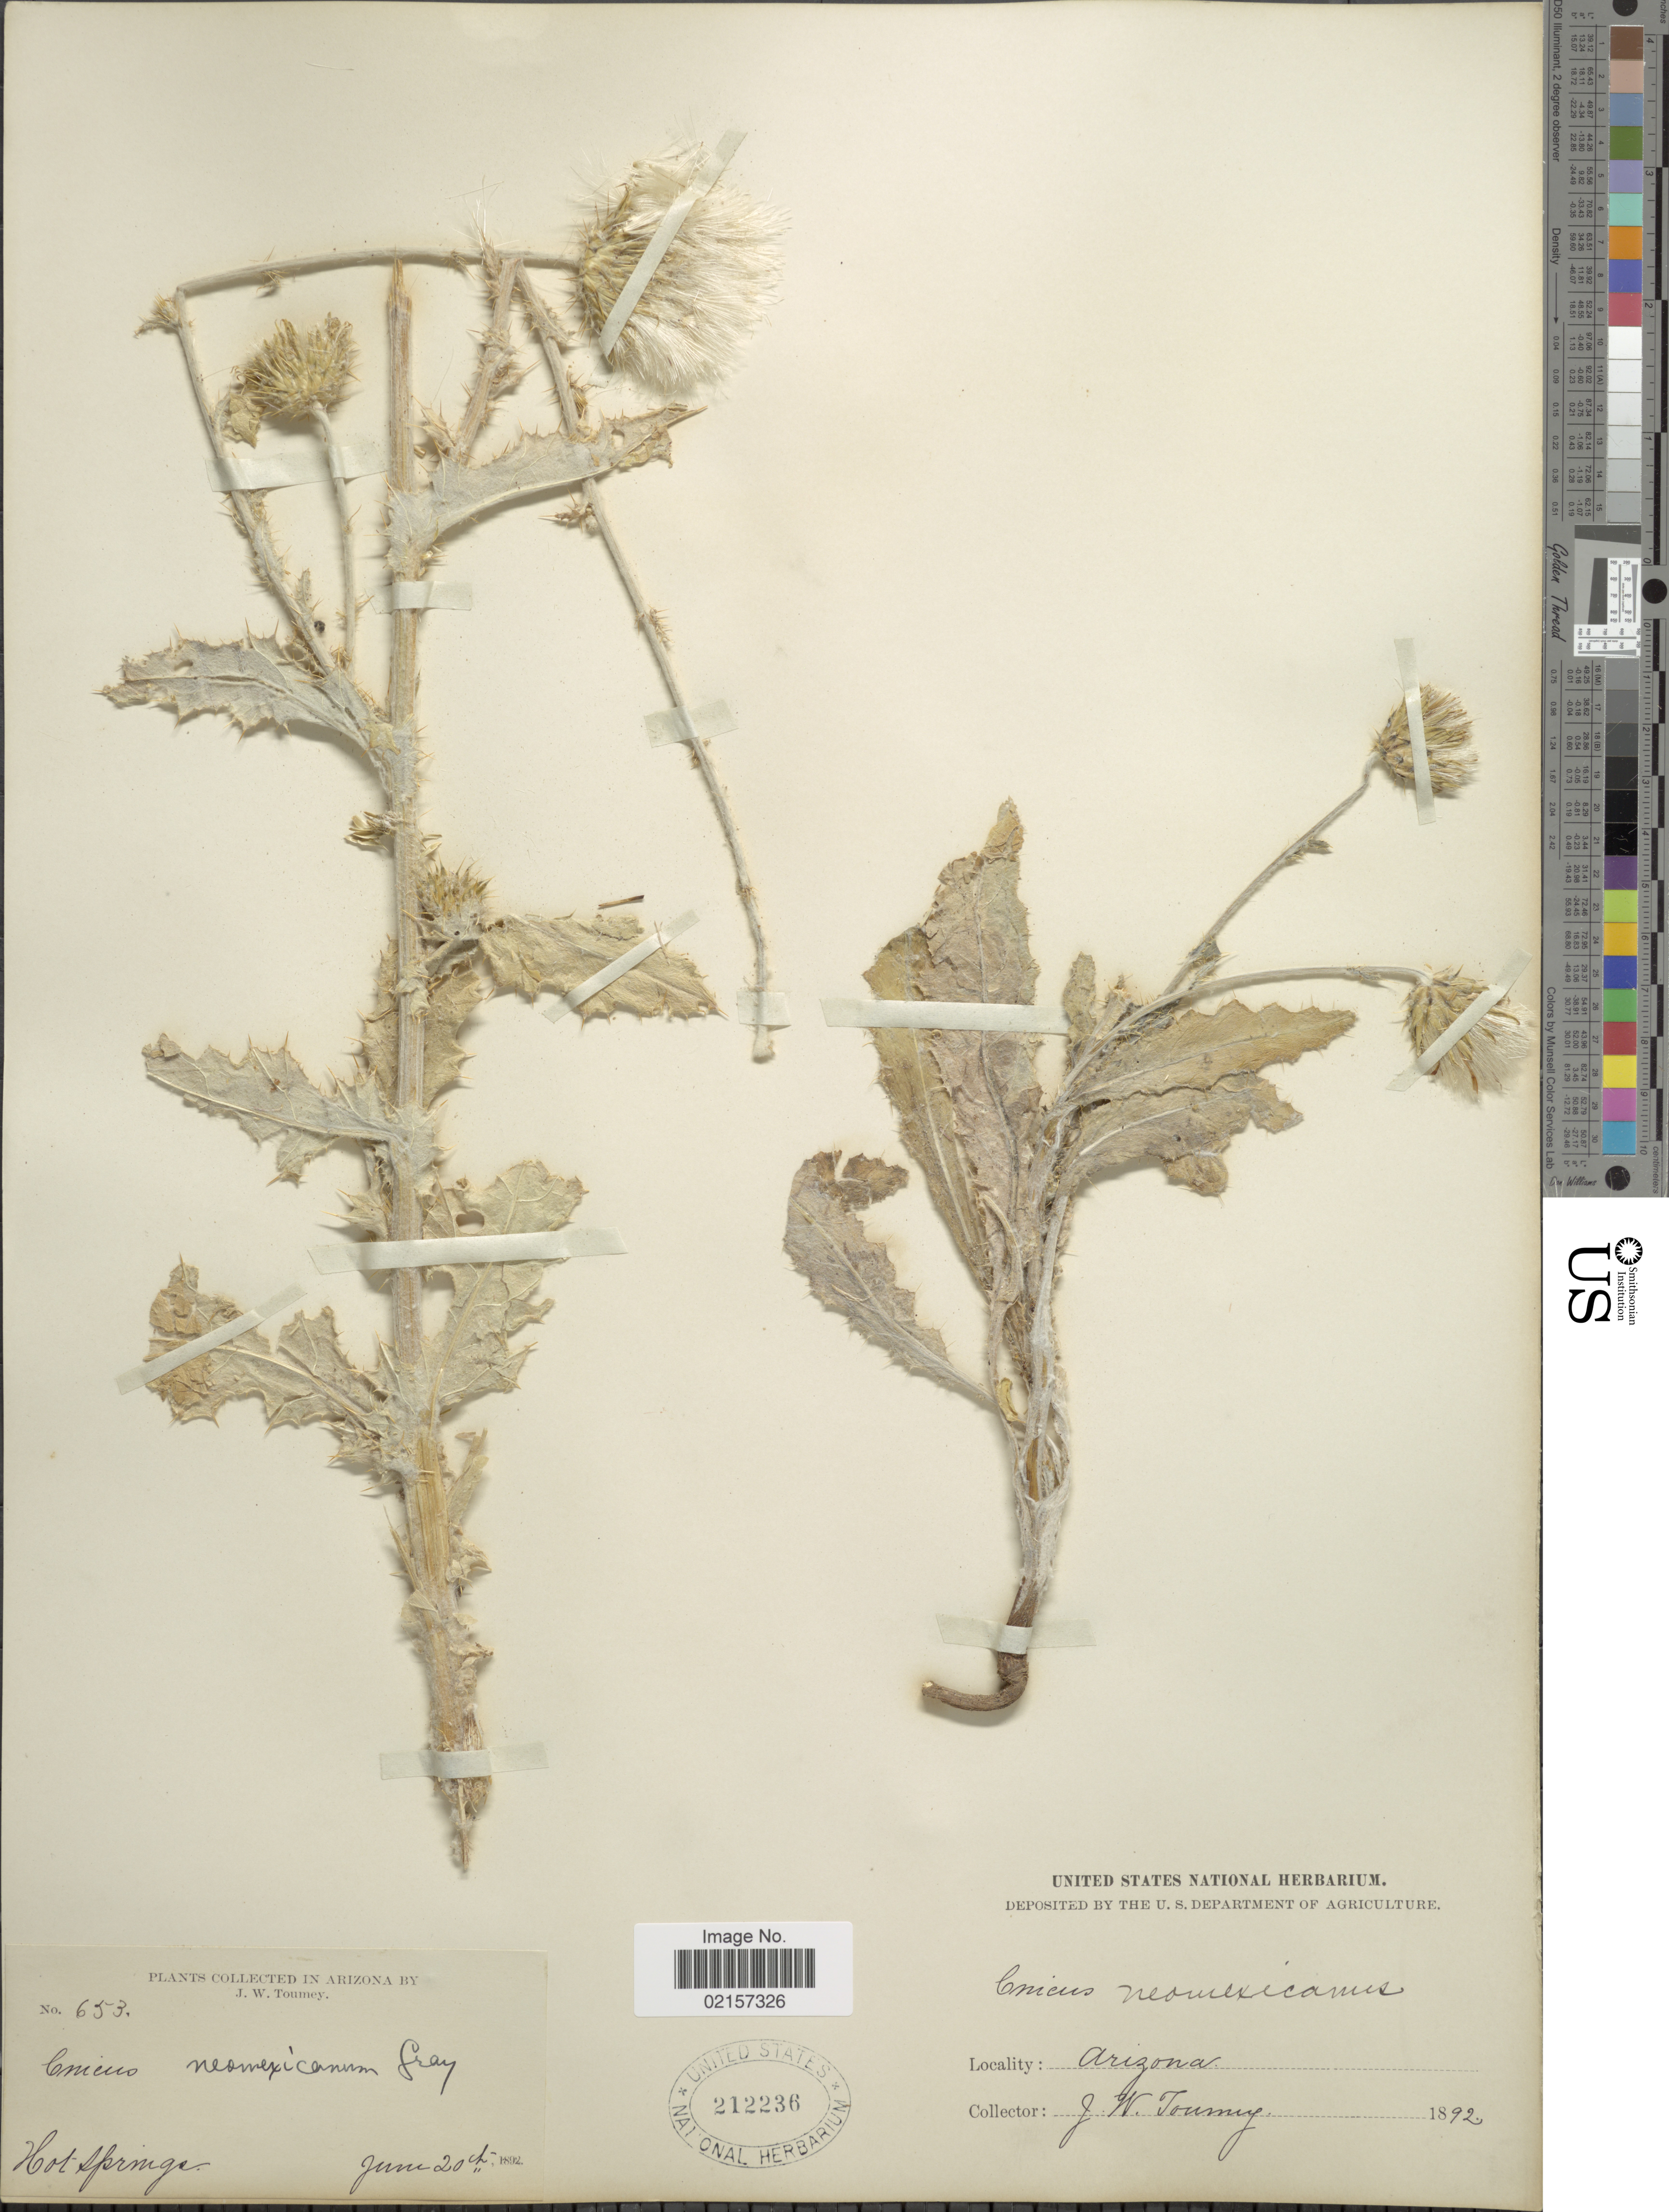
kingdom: Plantae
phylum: Tracheophyta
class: Magnoliopsida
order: Asterales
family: Asteraceae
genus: Cirsium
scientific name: Cirsium neomexicanum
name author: A. Gray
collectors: J. W. Toumey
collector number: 653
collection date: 1892-06-20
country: United States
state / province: Arizona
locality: Hot Springs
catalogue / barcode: US 212236